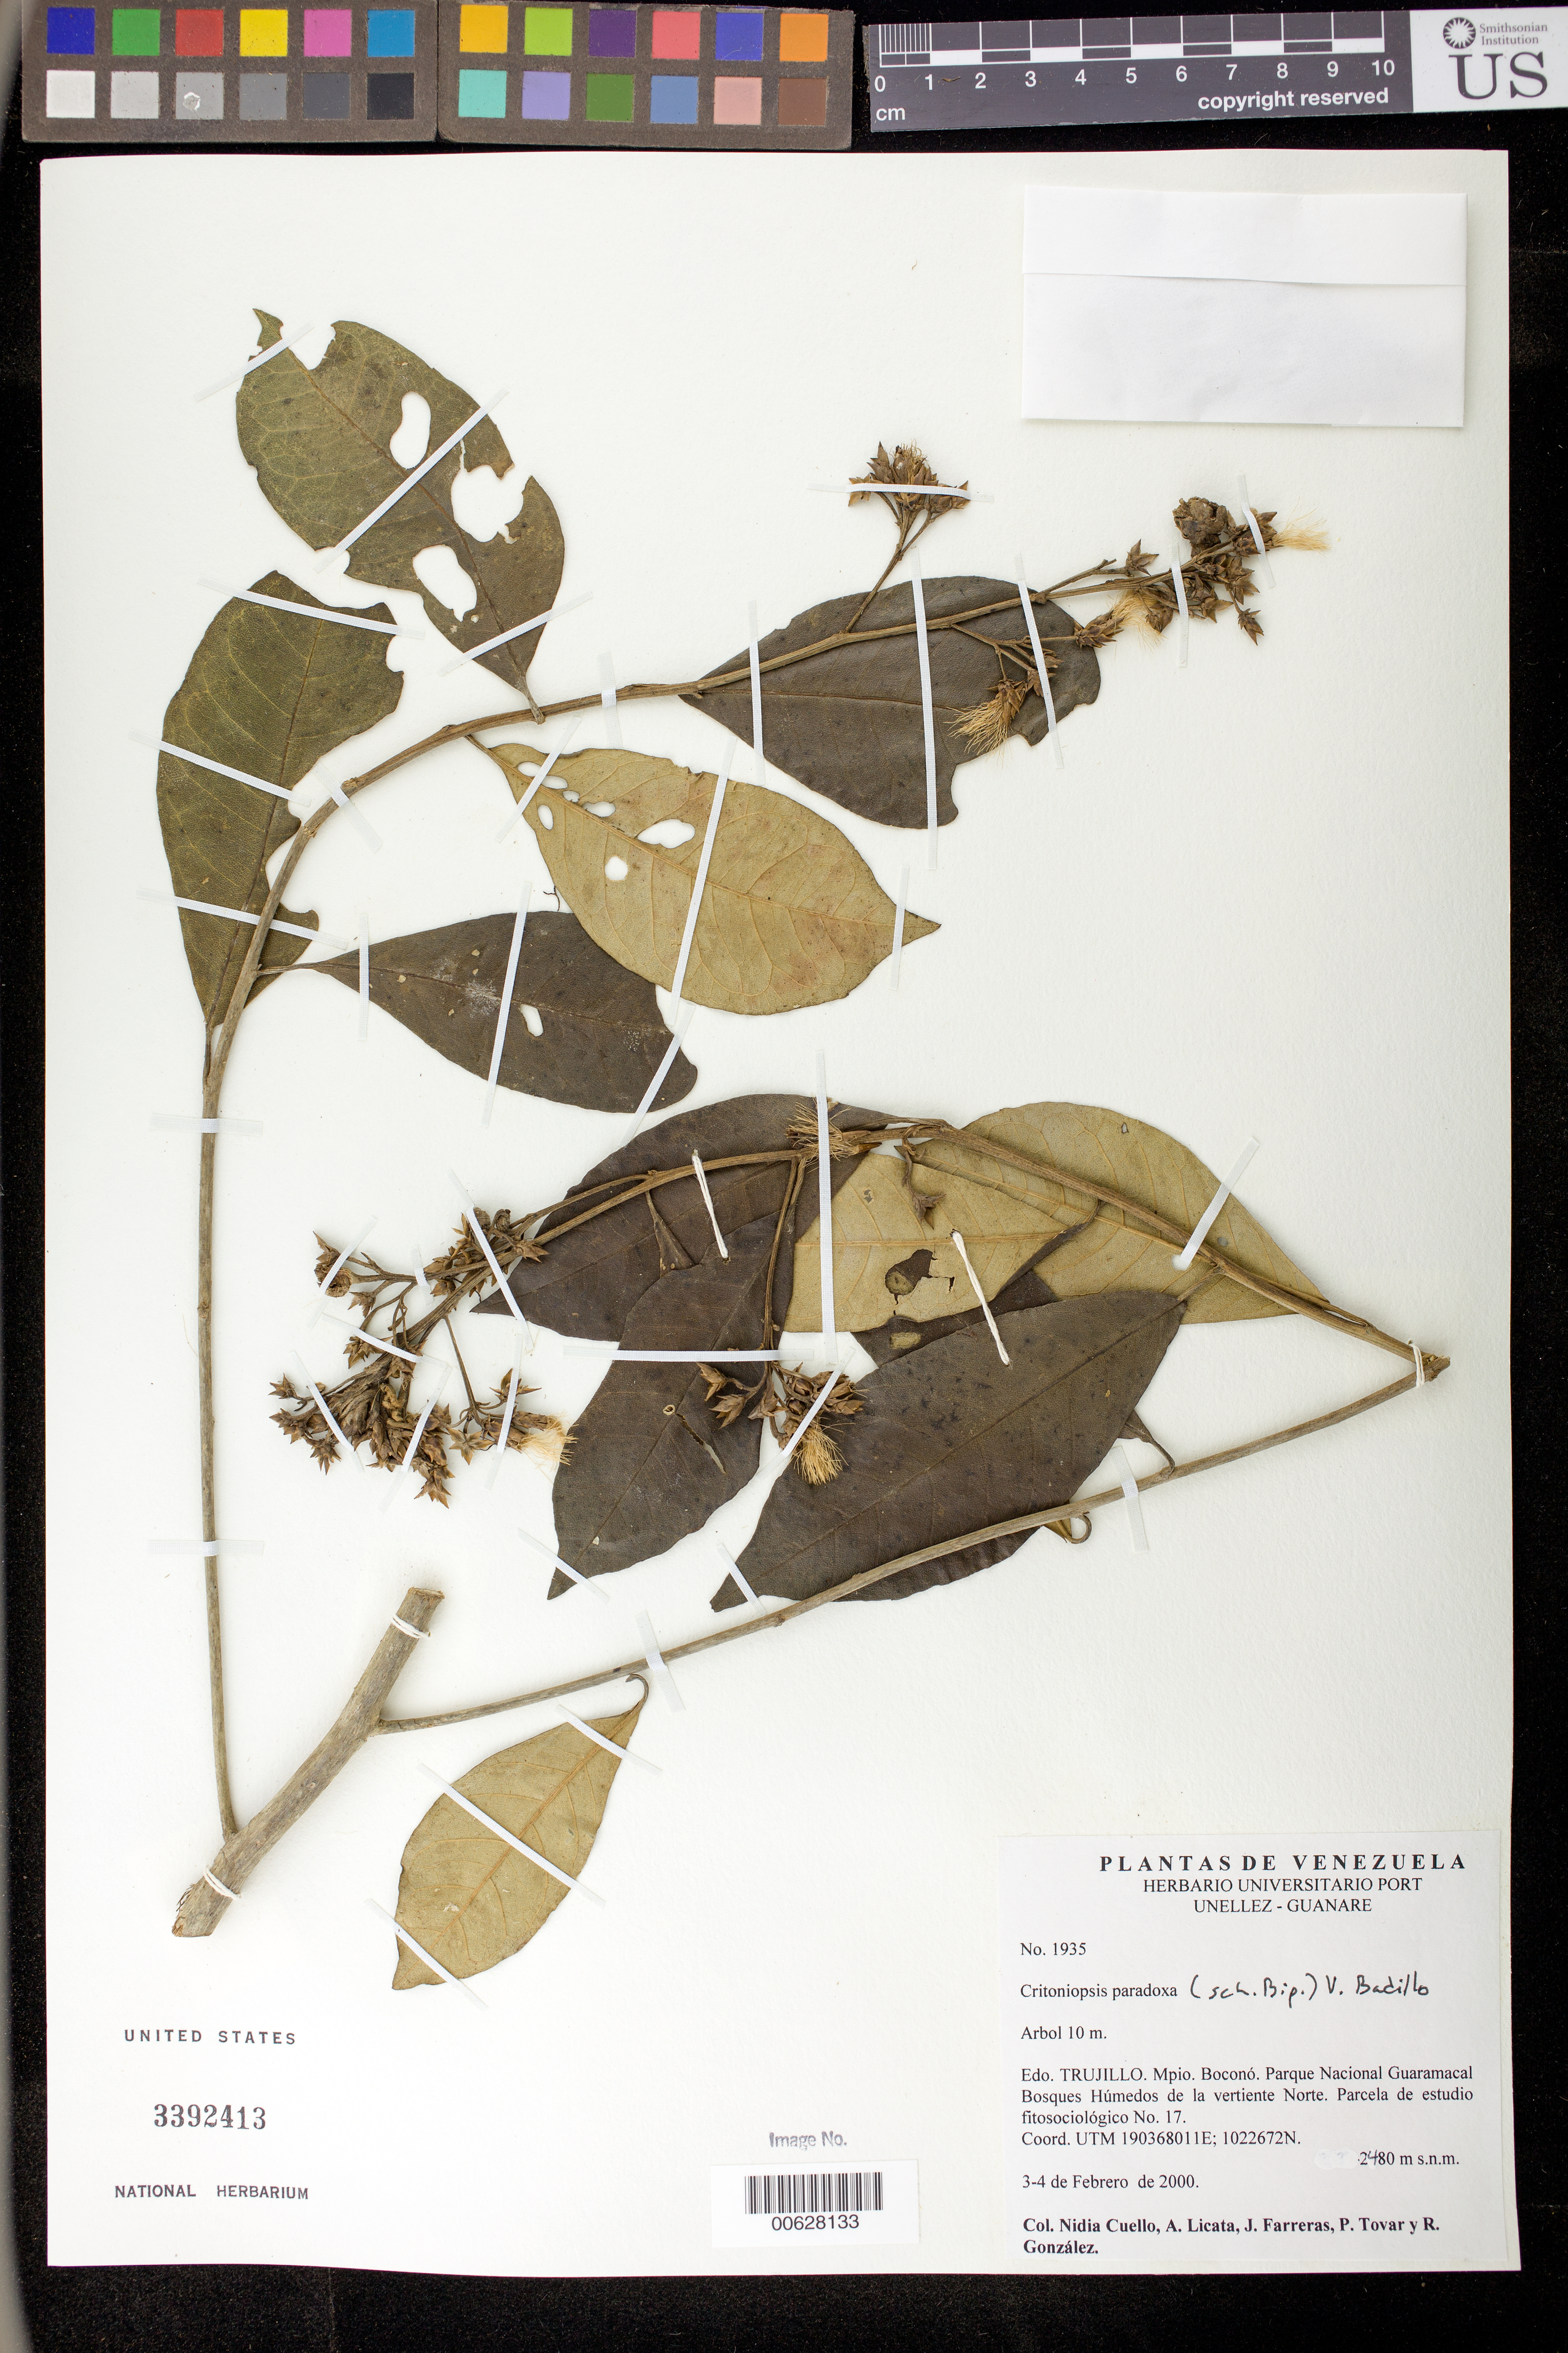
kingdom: Plantae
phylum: Tracheophyta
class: Magnoliopsida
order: Asterales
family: Asteraceae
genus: Critoniopsis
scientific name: Critoniopsis paradoxa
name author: (Sch. Bip.) V.M. Badillo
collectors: N. L. Cuello, A. Licata, J. Farreras, P. Tovar & R. González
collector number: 1935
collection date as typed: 03 Feb 2000 to 04 Feb 2000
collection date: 2000-02-03/2000-02-04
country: Venezuela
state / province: Trujillo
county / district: Boconó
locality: Parque Nacional Guaramacal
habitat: Bosques Húmedos de la vertiente norte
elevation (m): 2480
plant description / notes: PORT, US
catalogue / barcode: US 3392413